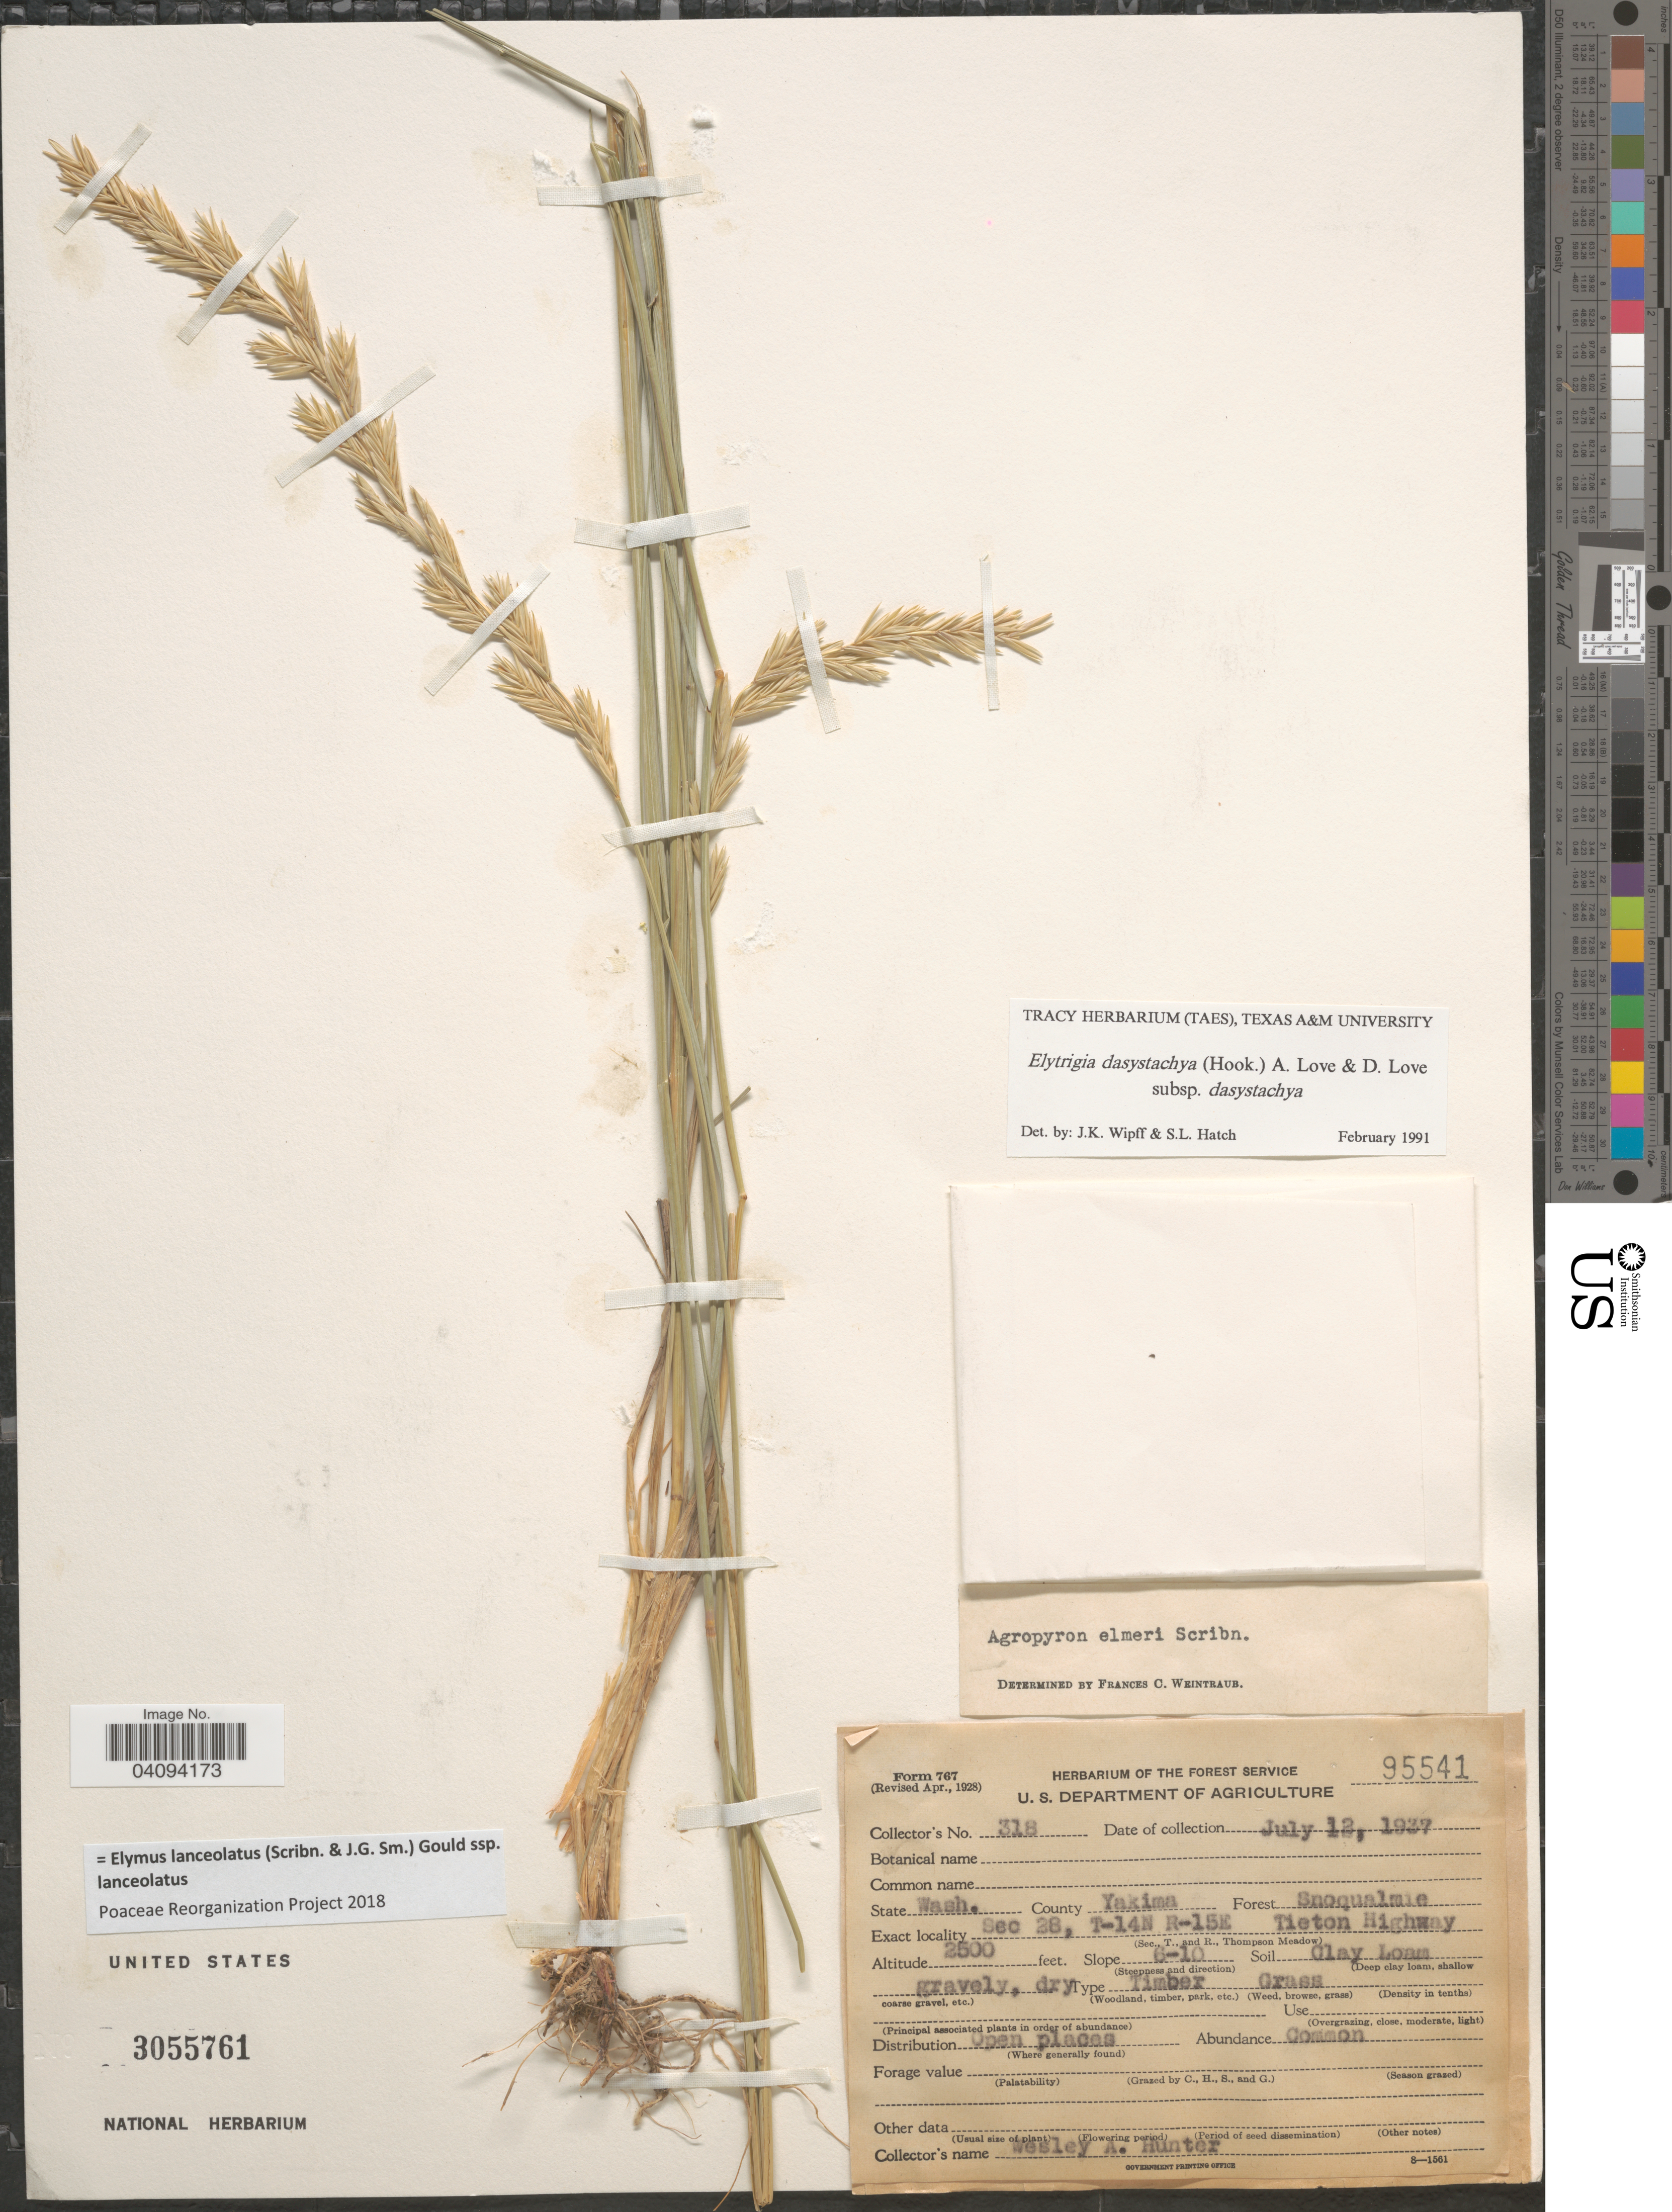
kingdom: Plantae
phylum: Tracheophyta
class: Liliopsida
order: Poales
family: Poaceae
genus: Elymus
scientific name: Elymus lanceolatus subsp. lanceolatus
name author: (Scribn. & J.G. Sm.) Gould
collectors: W. Hunter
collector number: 318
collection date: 1937-07-12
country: United States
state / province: Washington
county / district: Yakima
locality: County Yakima. Forest Snoqualmie. Sec 28, T-14N R-15E Tieton Highway.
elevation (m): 762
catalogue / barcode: US 3055761